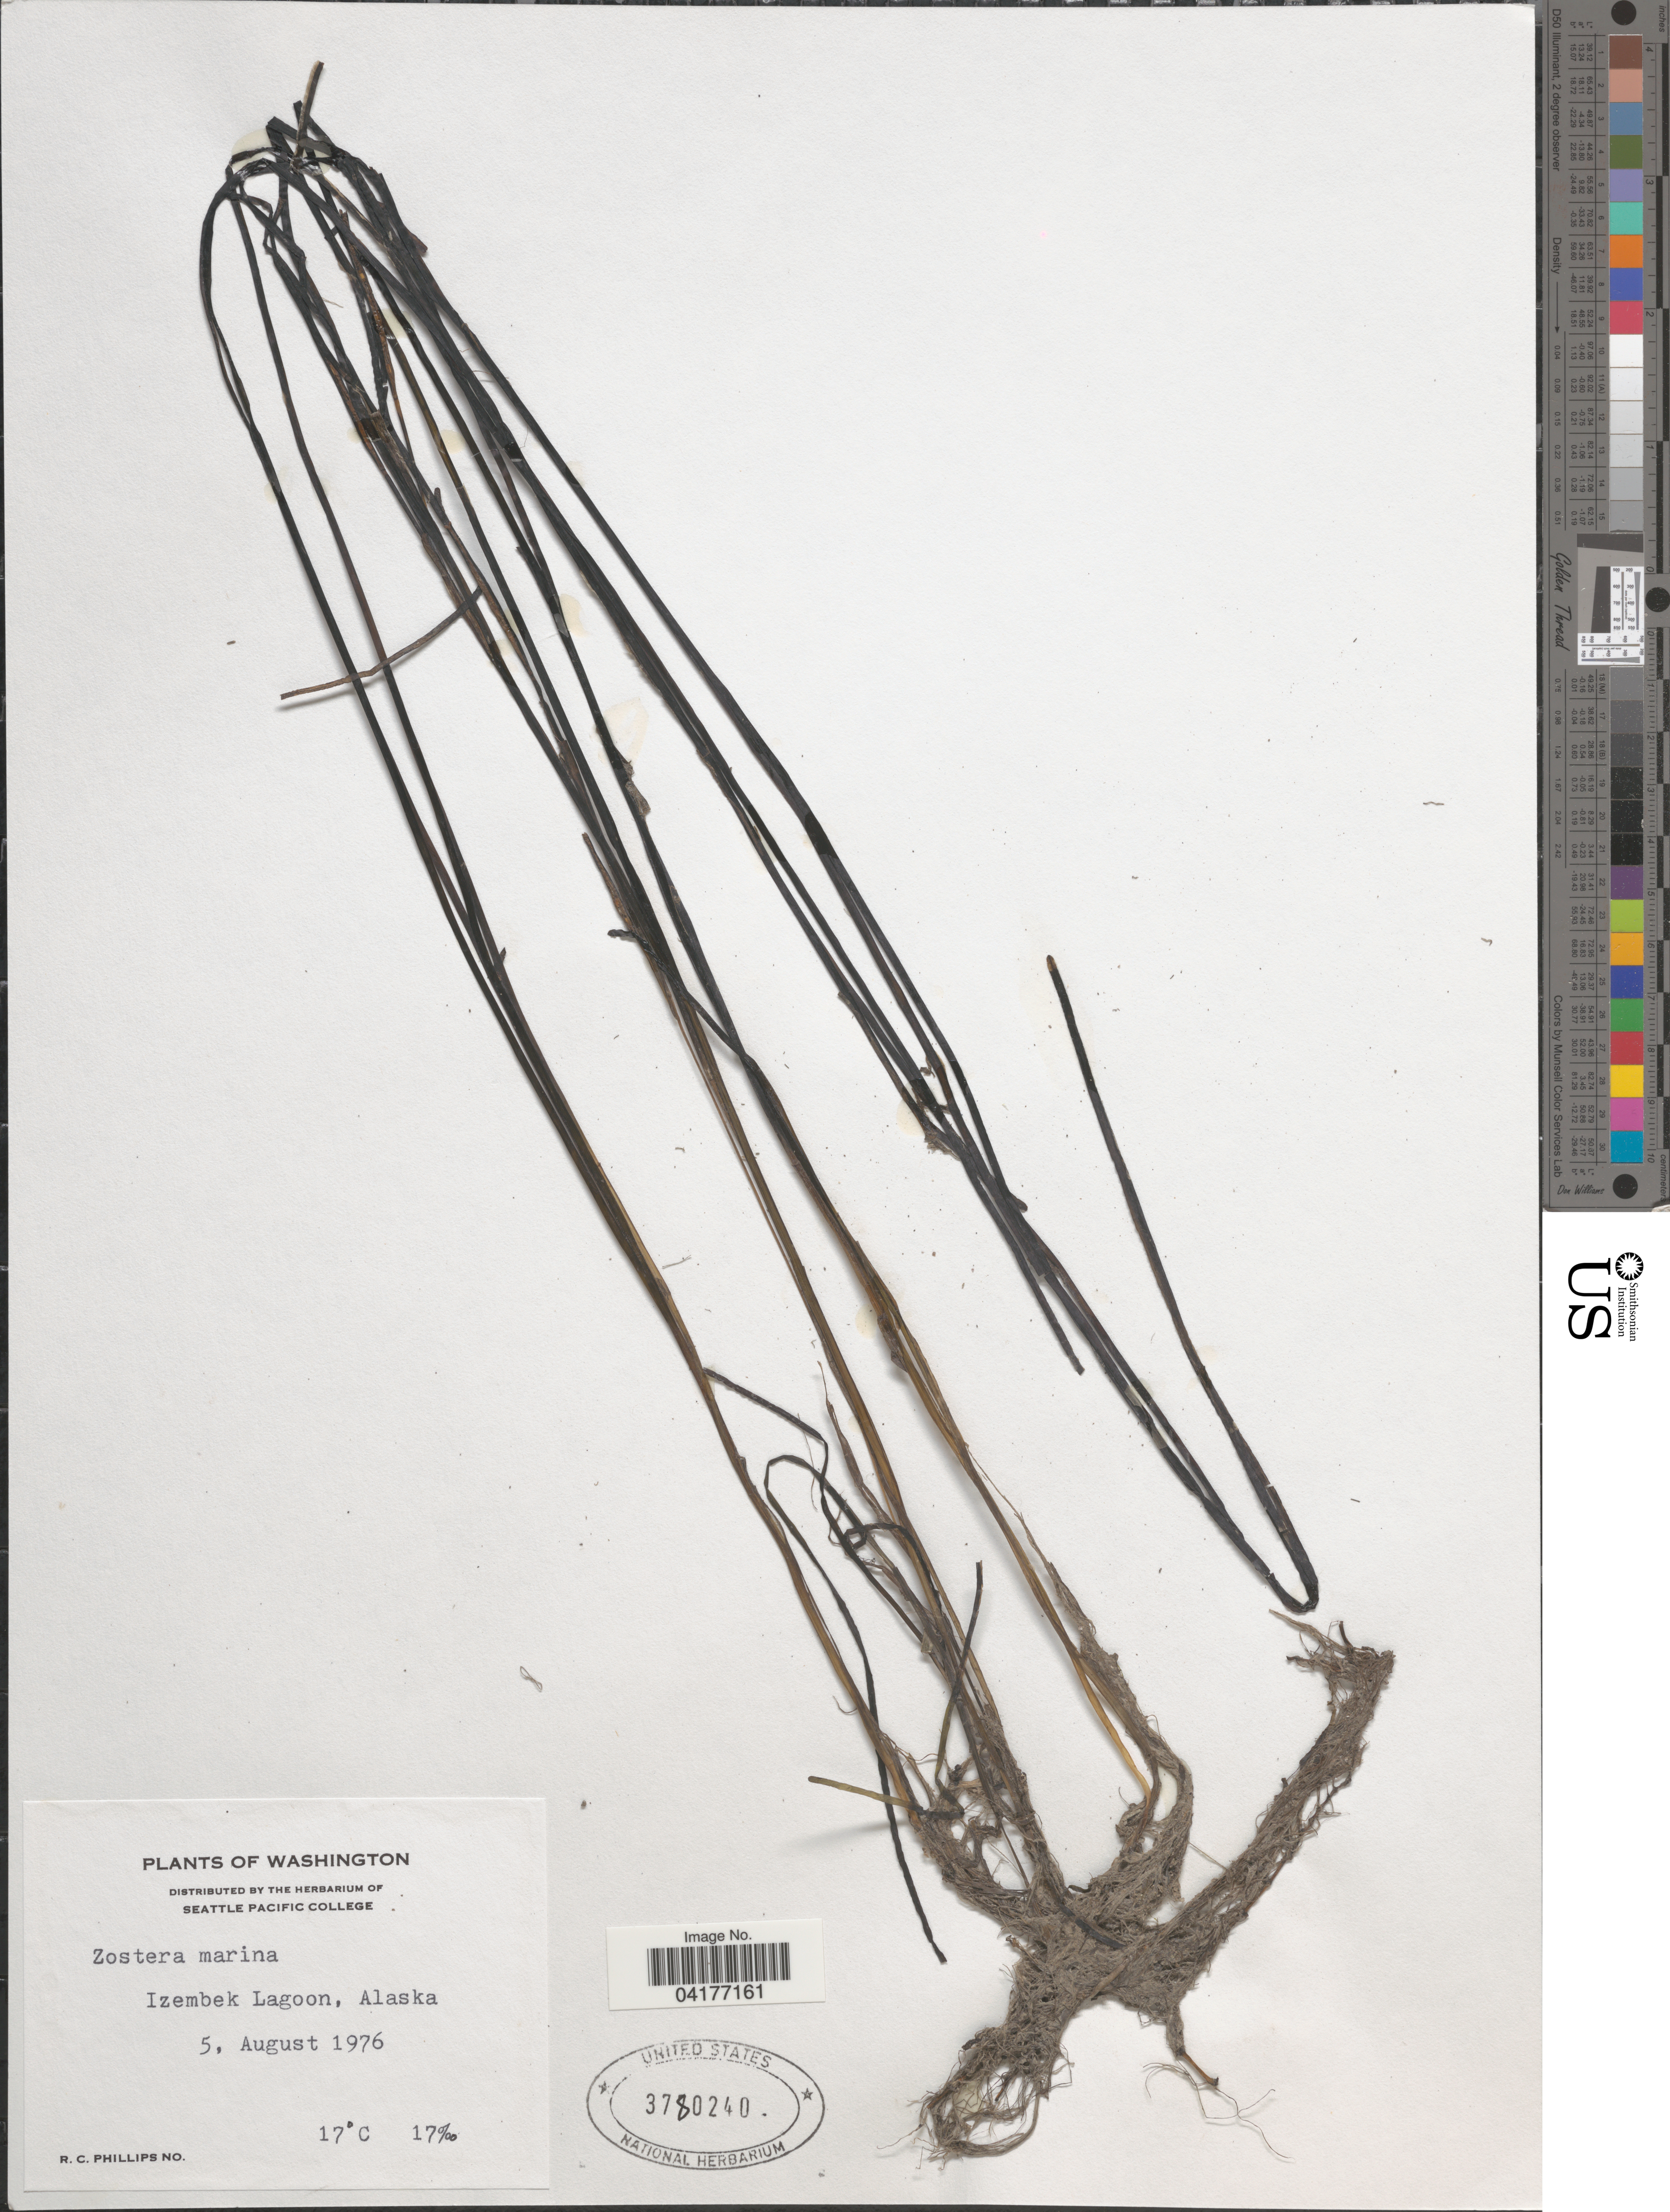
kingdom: Plantae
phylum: Tracheophyta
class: Liliopsida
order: Alismatales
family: Zosteraceae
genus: Zostera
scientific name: Zostera marina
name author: L.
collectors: R. C. Phillips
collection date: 1976-08-05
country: United States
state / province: Alaska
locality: Izembek Lagoon.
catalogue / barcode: US 3780240